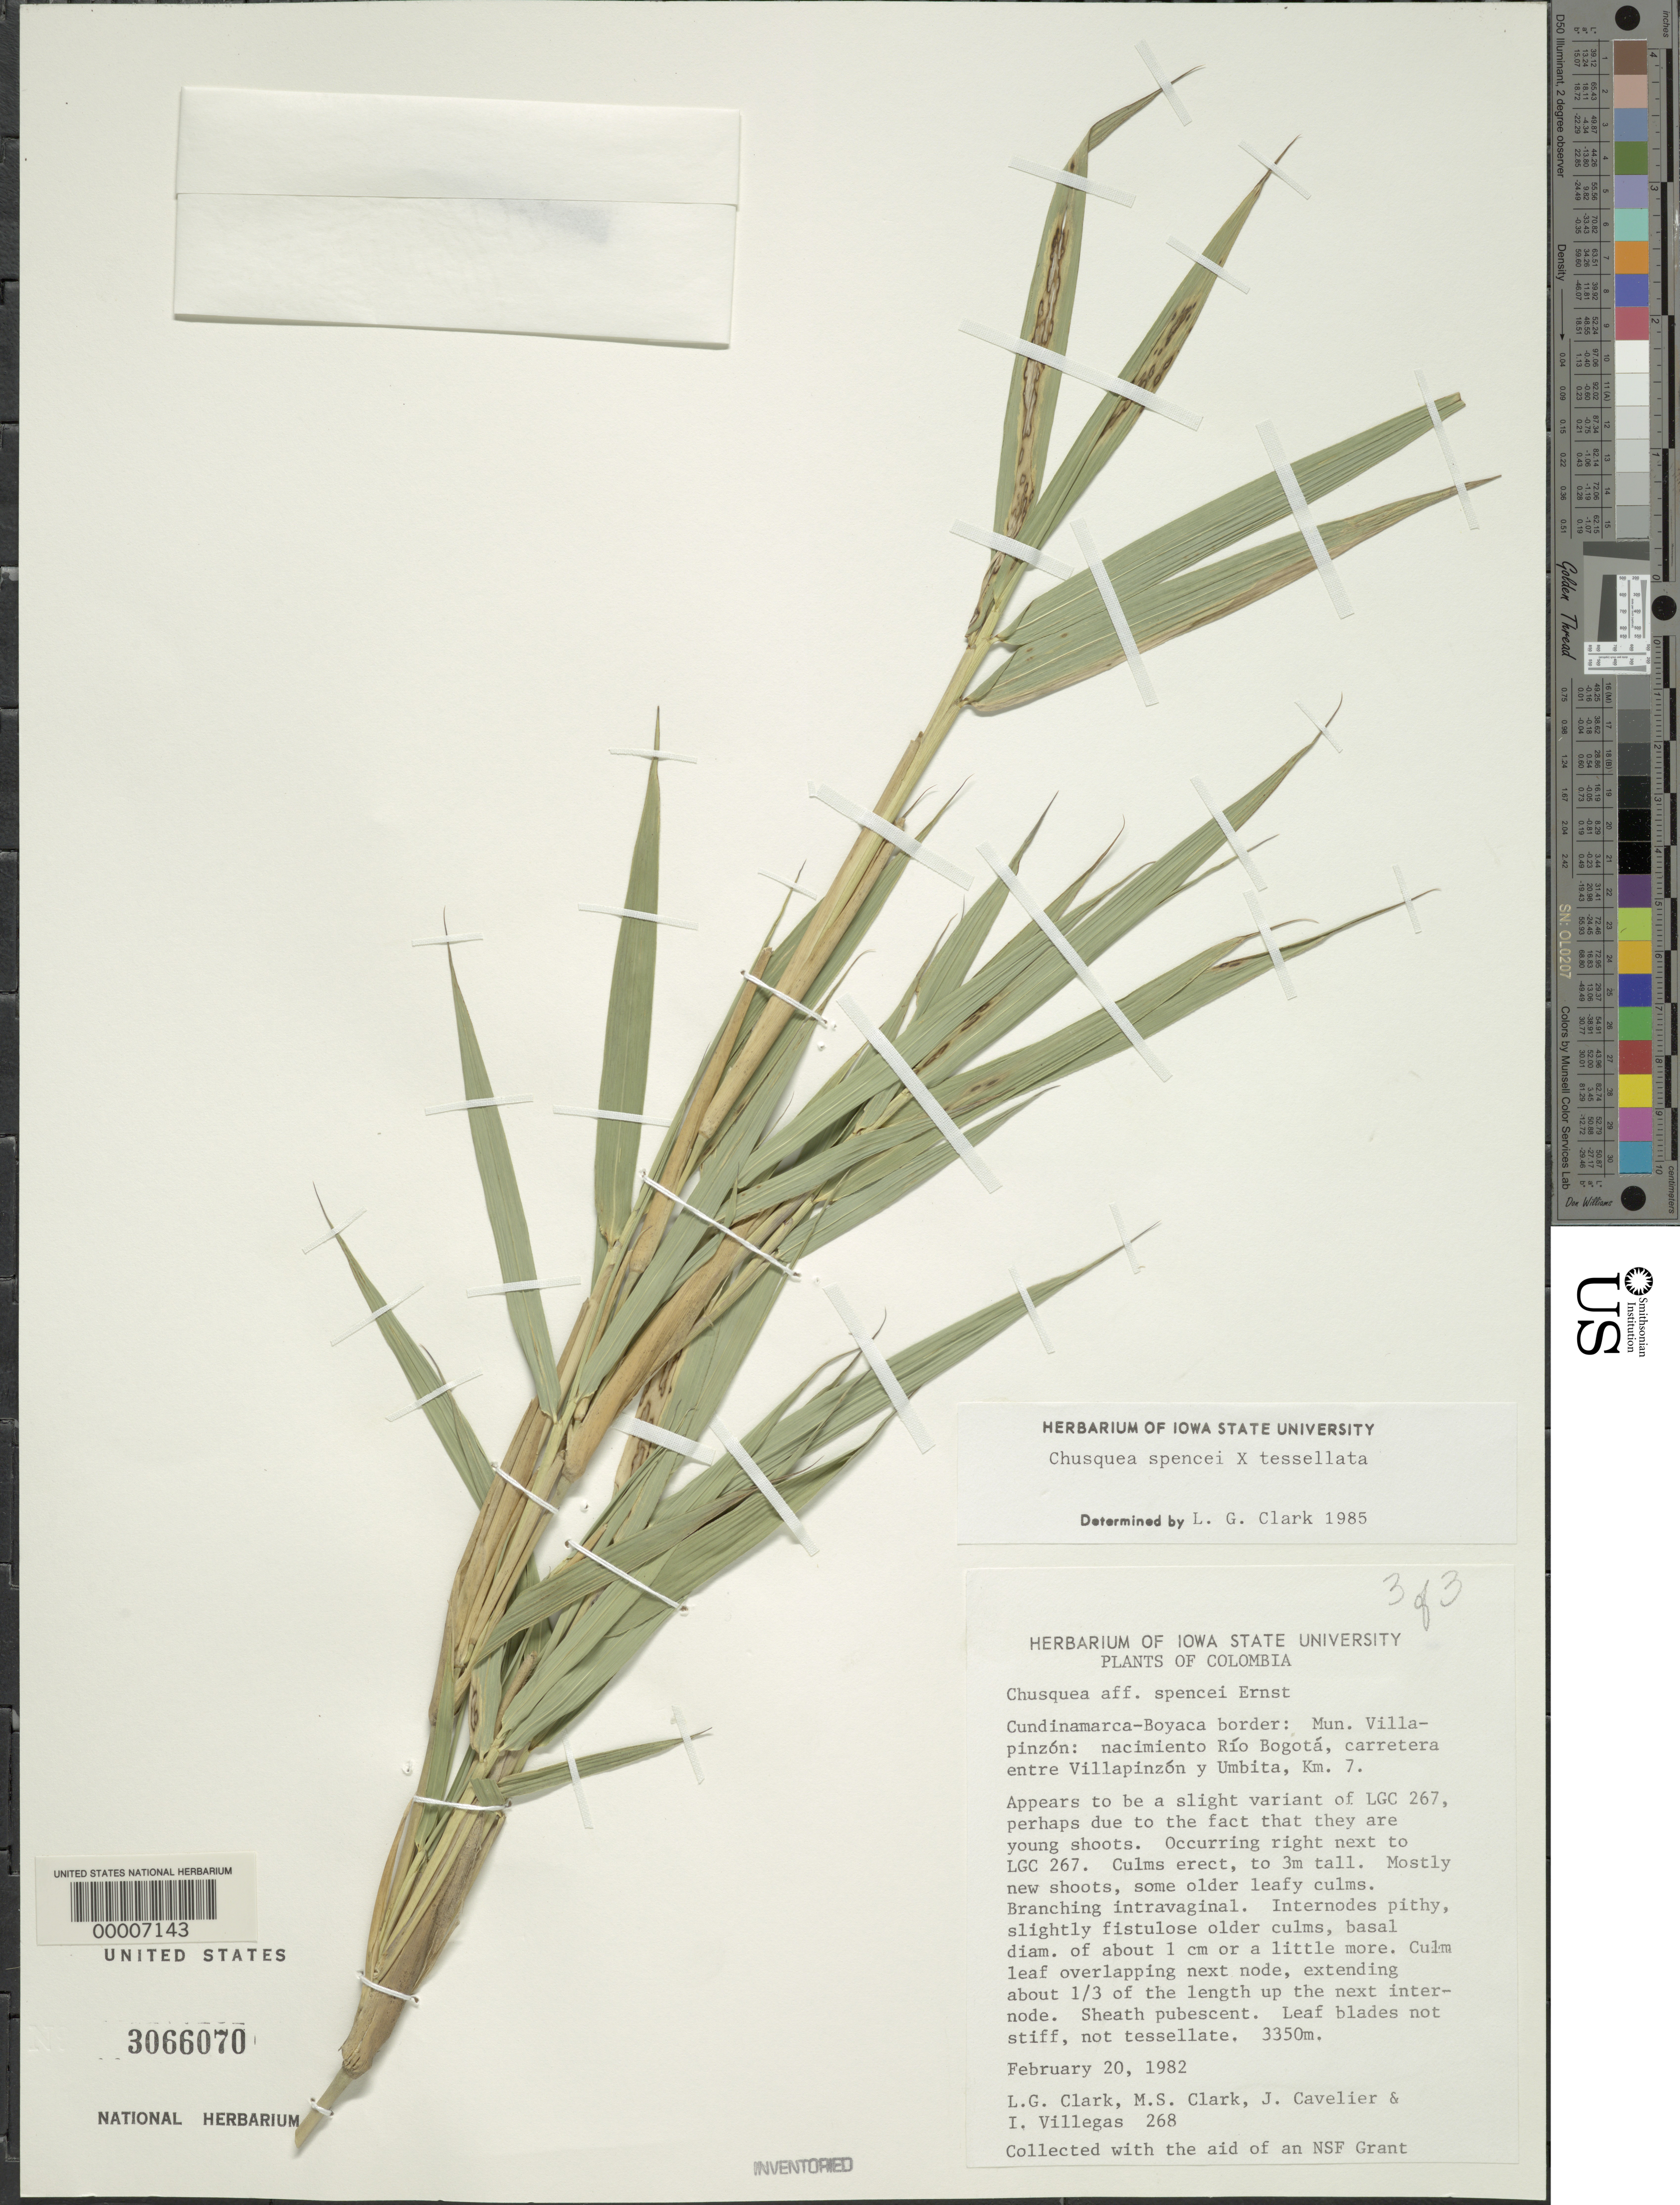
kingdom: Plantae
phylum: Tracheophyta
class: Liliopsida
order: Poales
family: Poaceae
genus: Chusquea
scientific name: Chusquea spencei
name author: Ernst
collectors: L. G. Clark, M. S. Clark, J. Cavelier & I. Villegas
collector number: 268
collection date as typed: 20 Feb 1982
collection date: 1982-02-20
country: Colombia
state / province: Boyacá / Cundinamarca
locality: Rio Bogota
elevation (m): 3350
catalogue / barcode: US 3066070